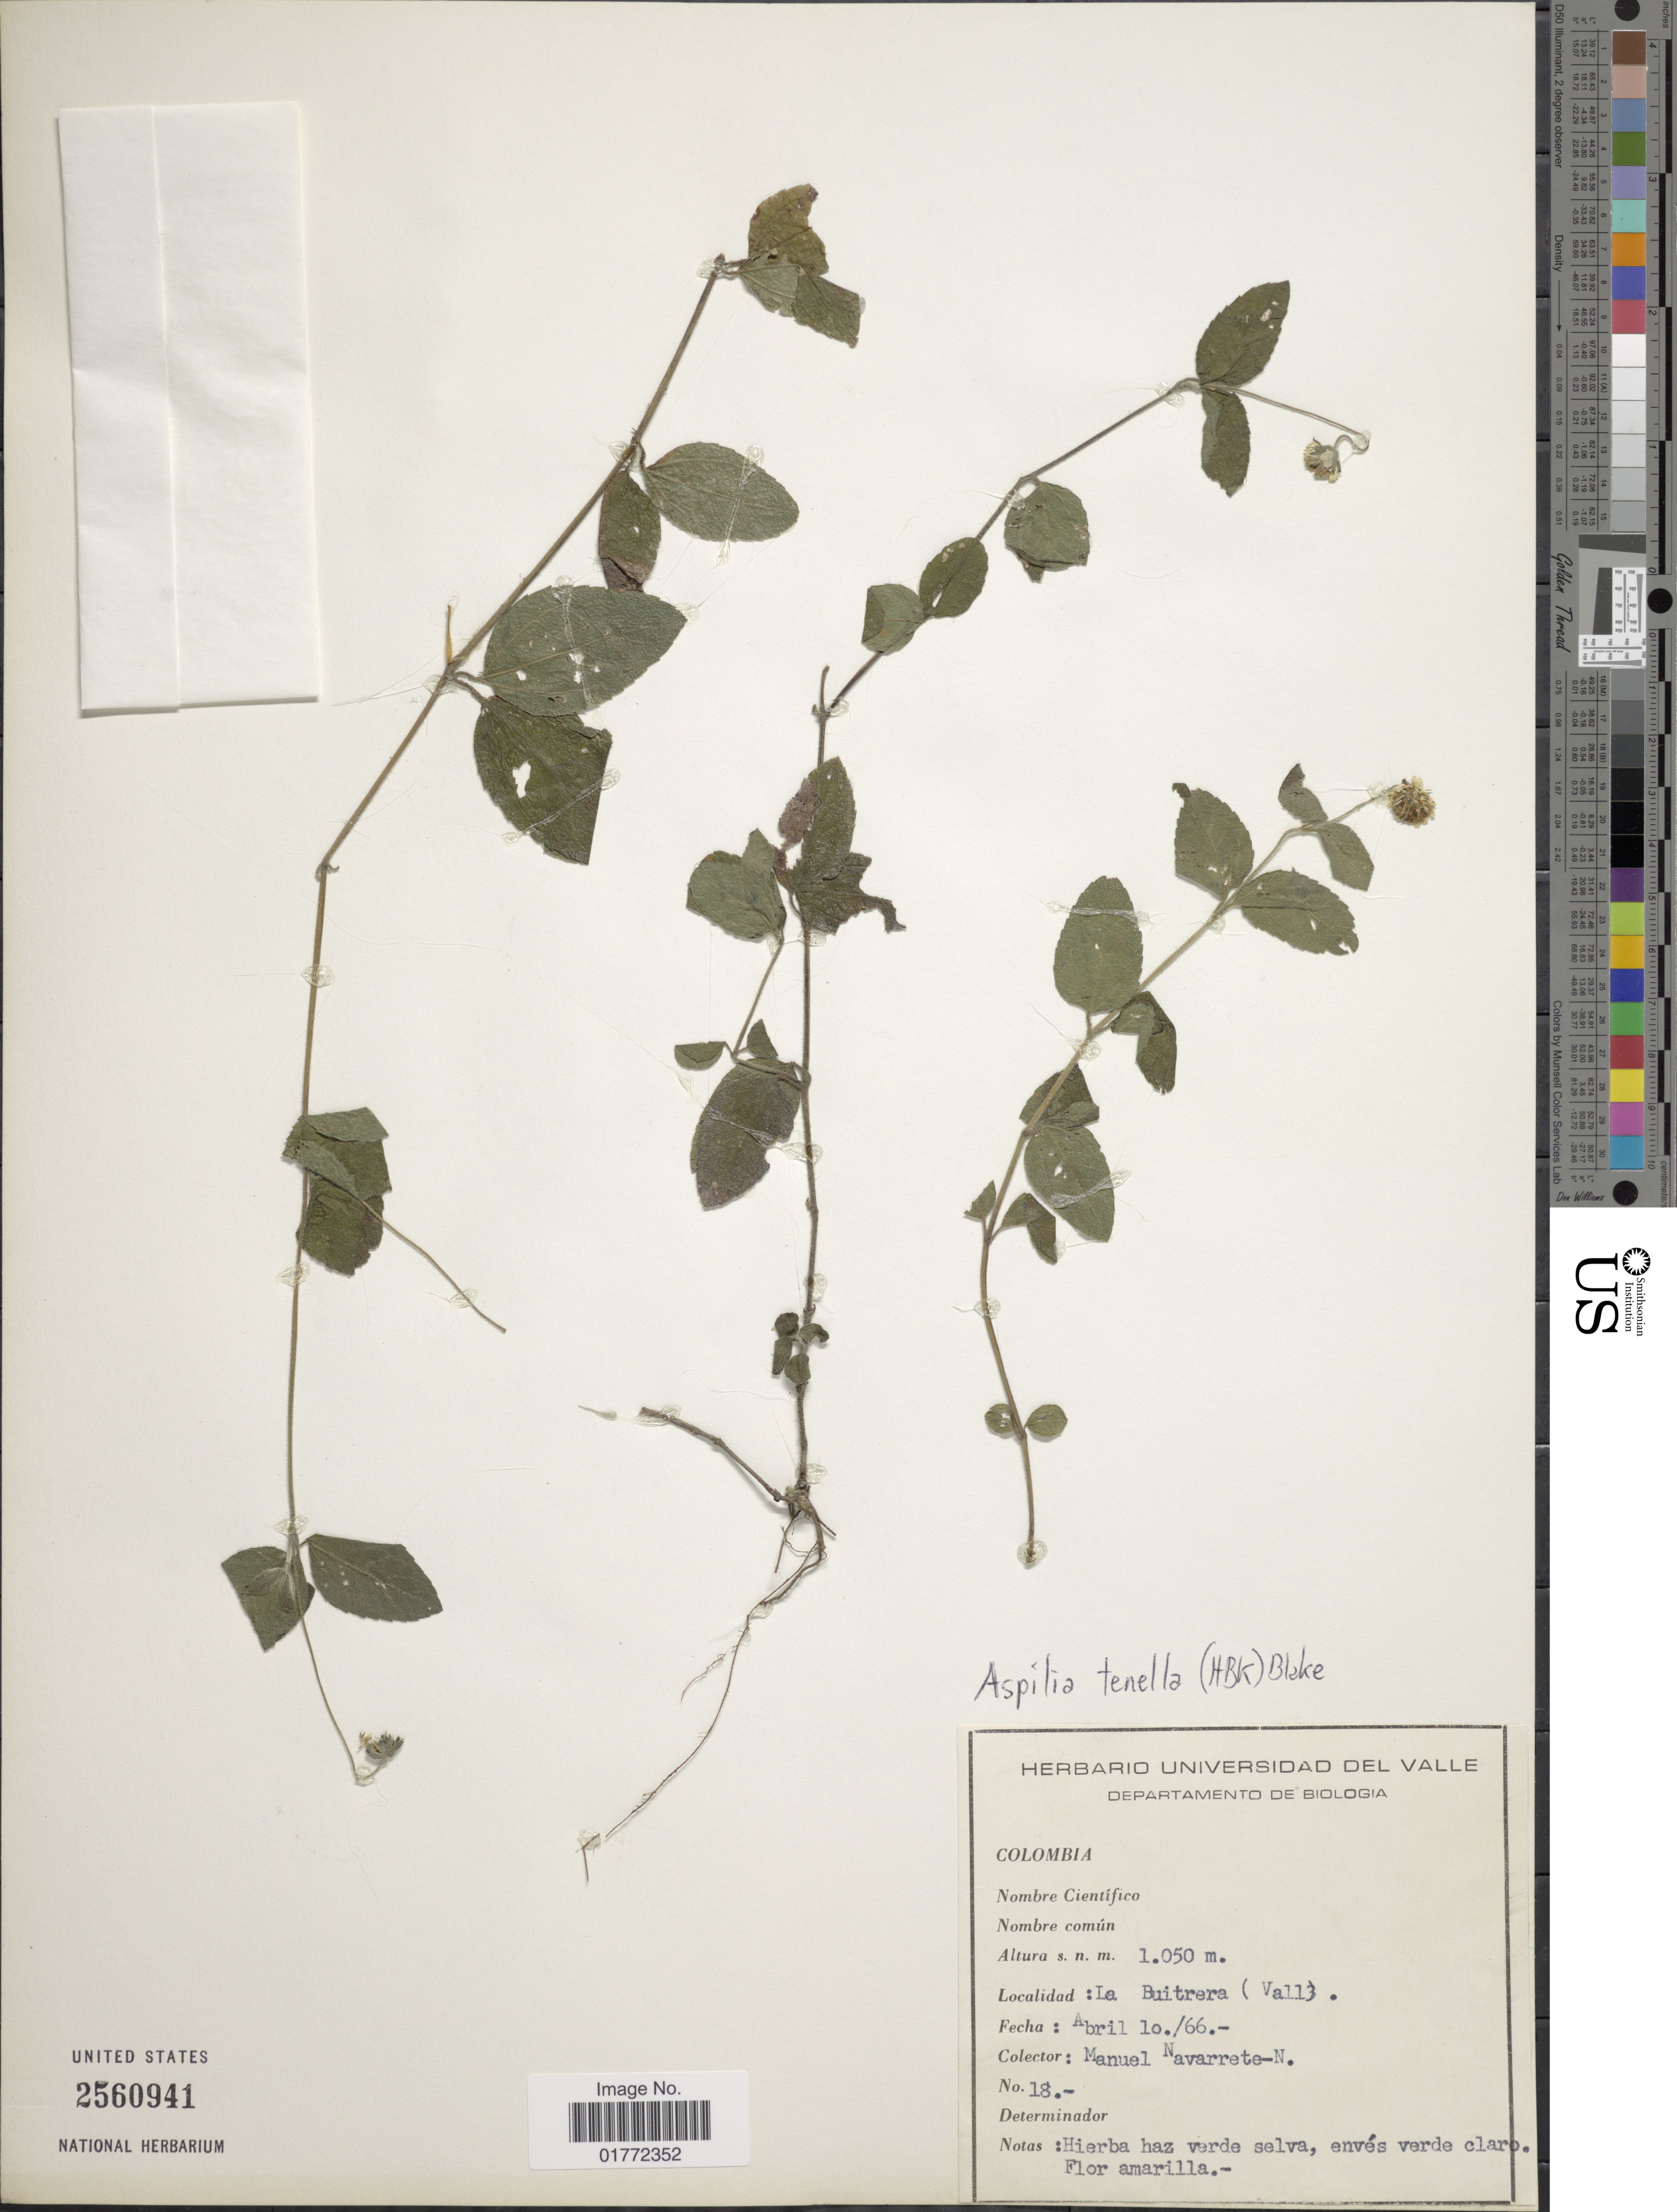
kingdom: Plantae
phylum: Tracheophyta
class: Magnoliopsida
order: Asterales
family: Asteraceae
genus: Eleutheranthera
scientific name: Eleutheranthera tenella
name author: (Kunth) H. Rob.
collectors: M. Navarrete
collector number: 18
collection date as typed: Transcribed d/m/y: 10/4/66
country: Colombia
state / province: Valle del Cauca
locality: La Buitrera (Valle)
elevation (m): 1050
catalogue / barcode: US 2560941